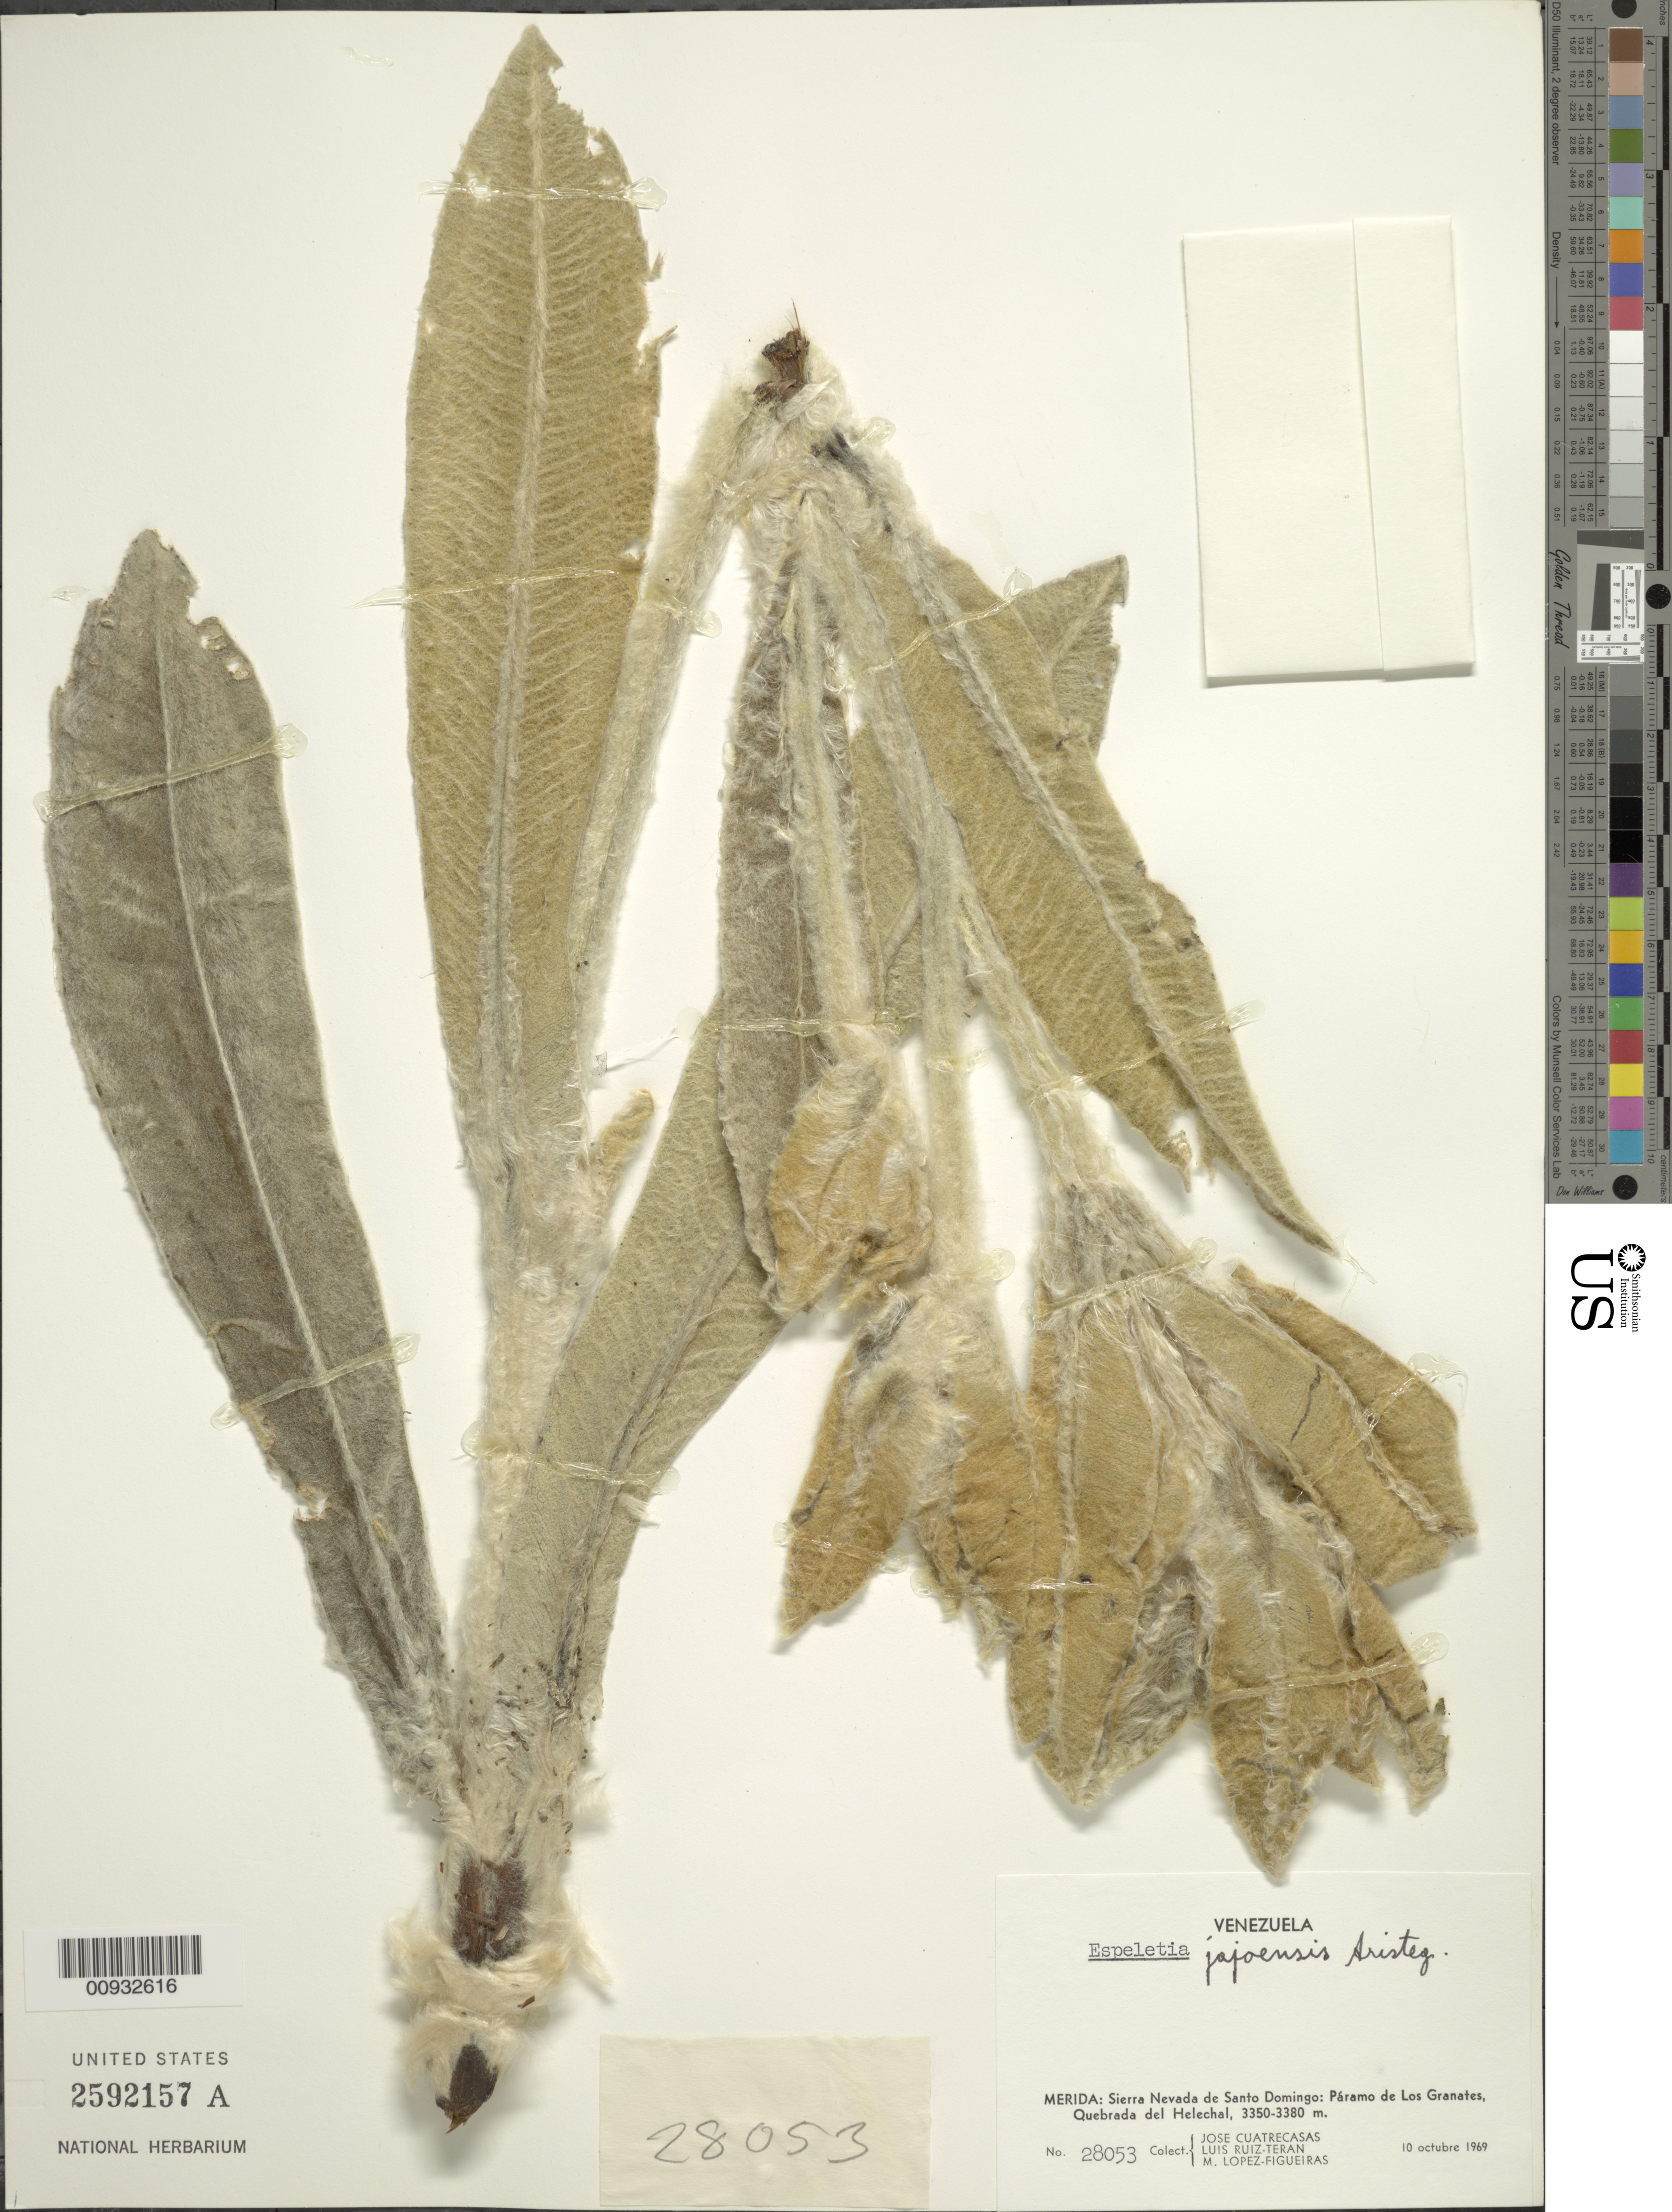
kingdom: Plantae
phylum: Tracheophyta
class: Magnoliopsida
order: Asterales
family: Asteraceae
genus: Espeletia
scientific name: Espeletia jajoensis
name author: Aristeg.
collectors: J. Cuatrecasas, L. E. Ruíz-Terán & M. López Figueiras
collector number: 28053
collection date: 1969-10-10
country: Venezuela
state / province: Mérida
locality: Sierra Nevada de Santo Domingo, Paramo de Los Granates: Loma de Paja, Quebrada Azul.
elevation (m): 3350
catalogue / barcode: US 2592157A